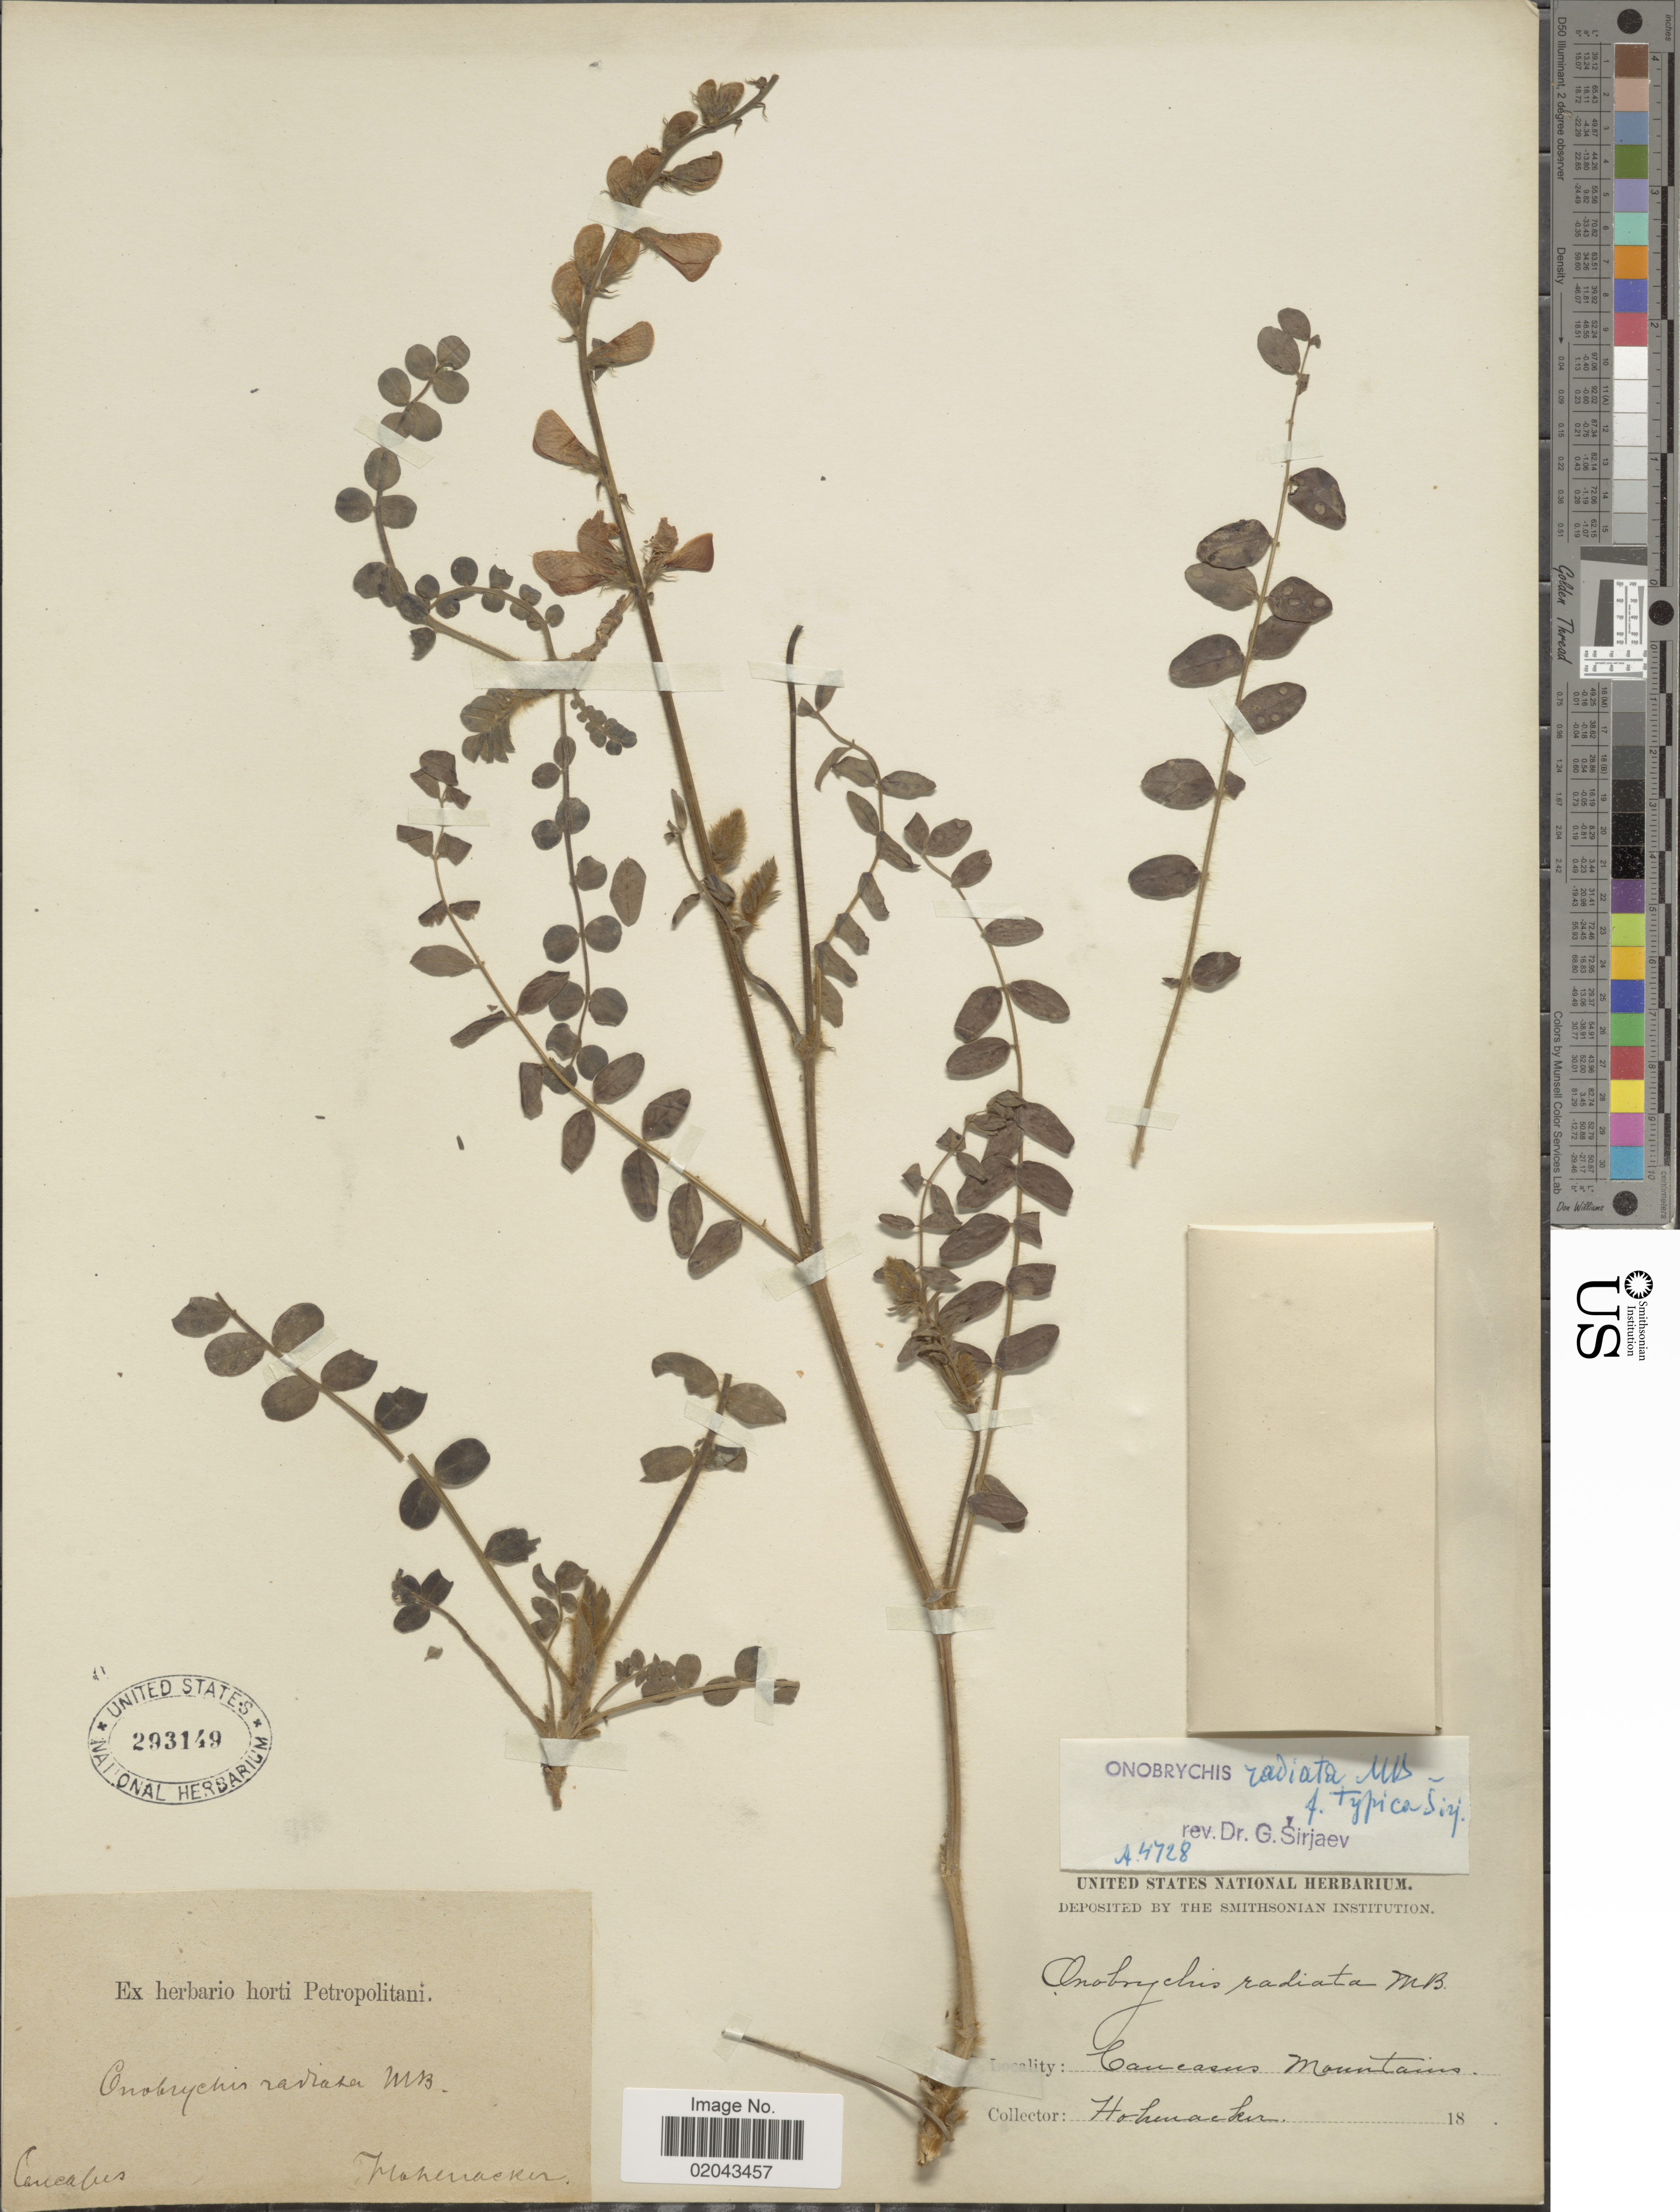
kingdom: Plantae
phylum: Tracheophyta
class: Magnoliopsida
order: Fabales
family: Fabaceae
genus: Onobrychis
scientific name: Onobrychis radiata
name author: (Desf.) M. Bieb.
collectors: Hohenacker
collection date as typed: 18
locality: Caucasus Mountains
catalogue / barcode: US 293149